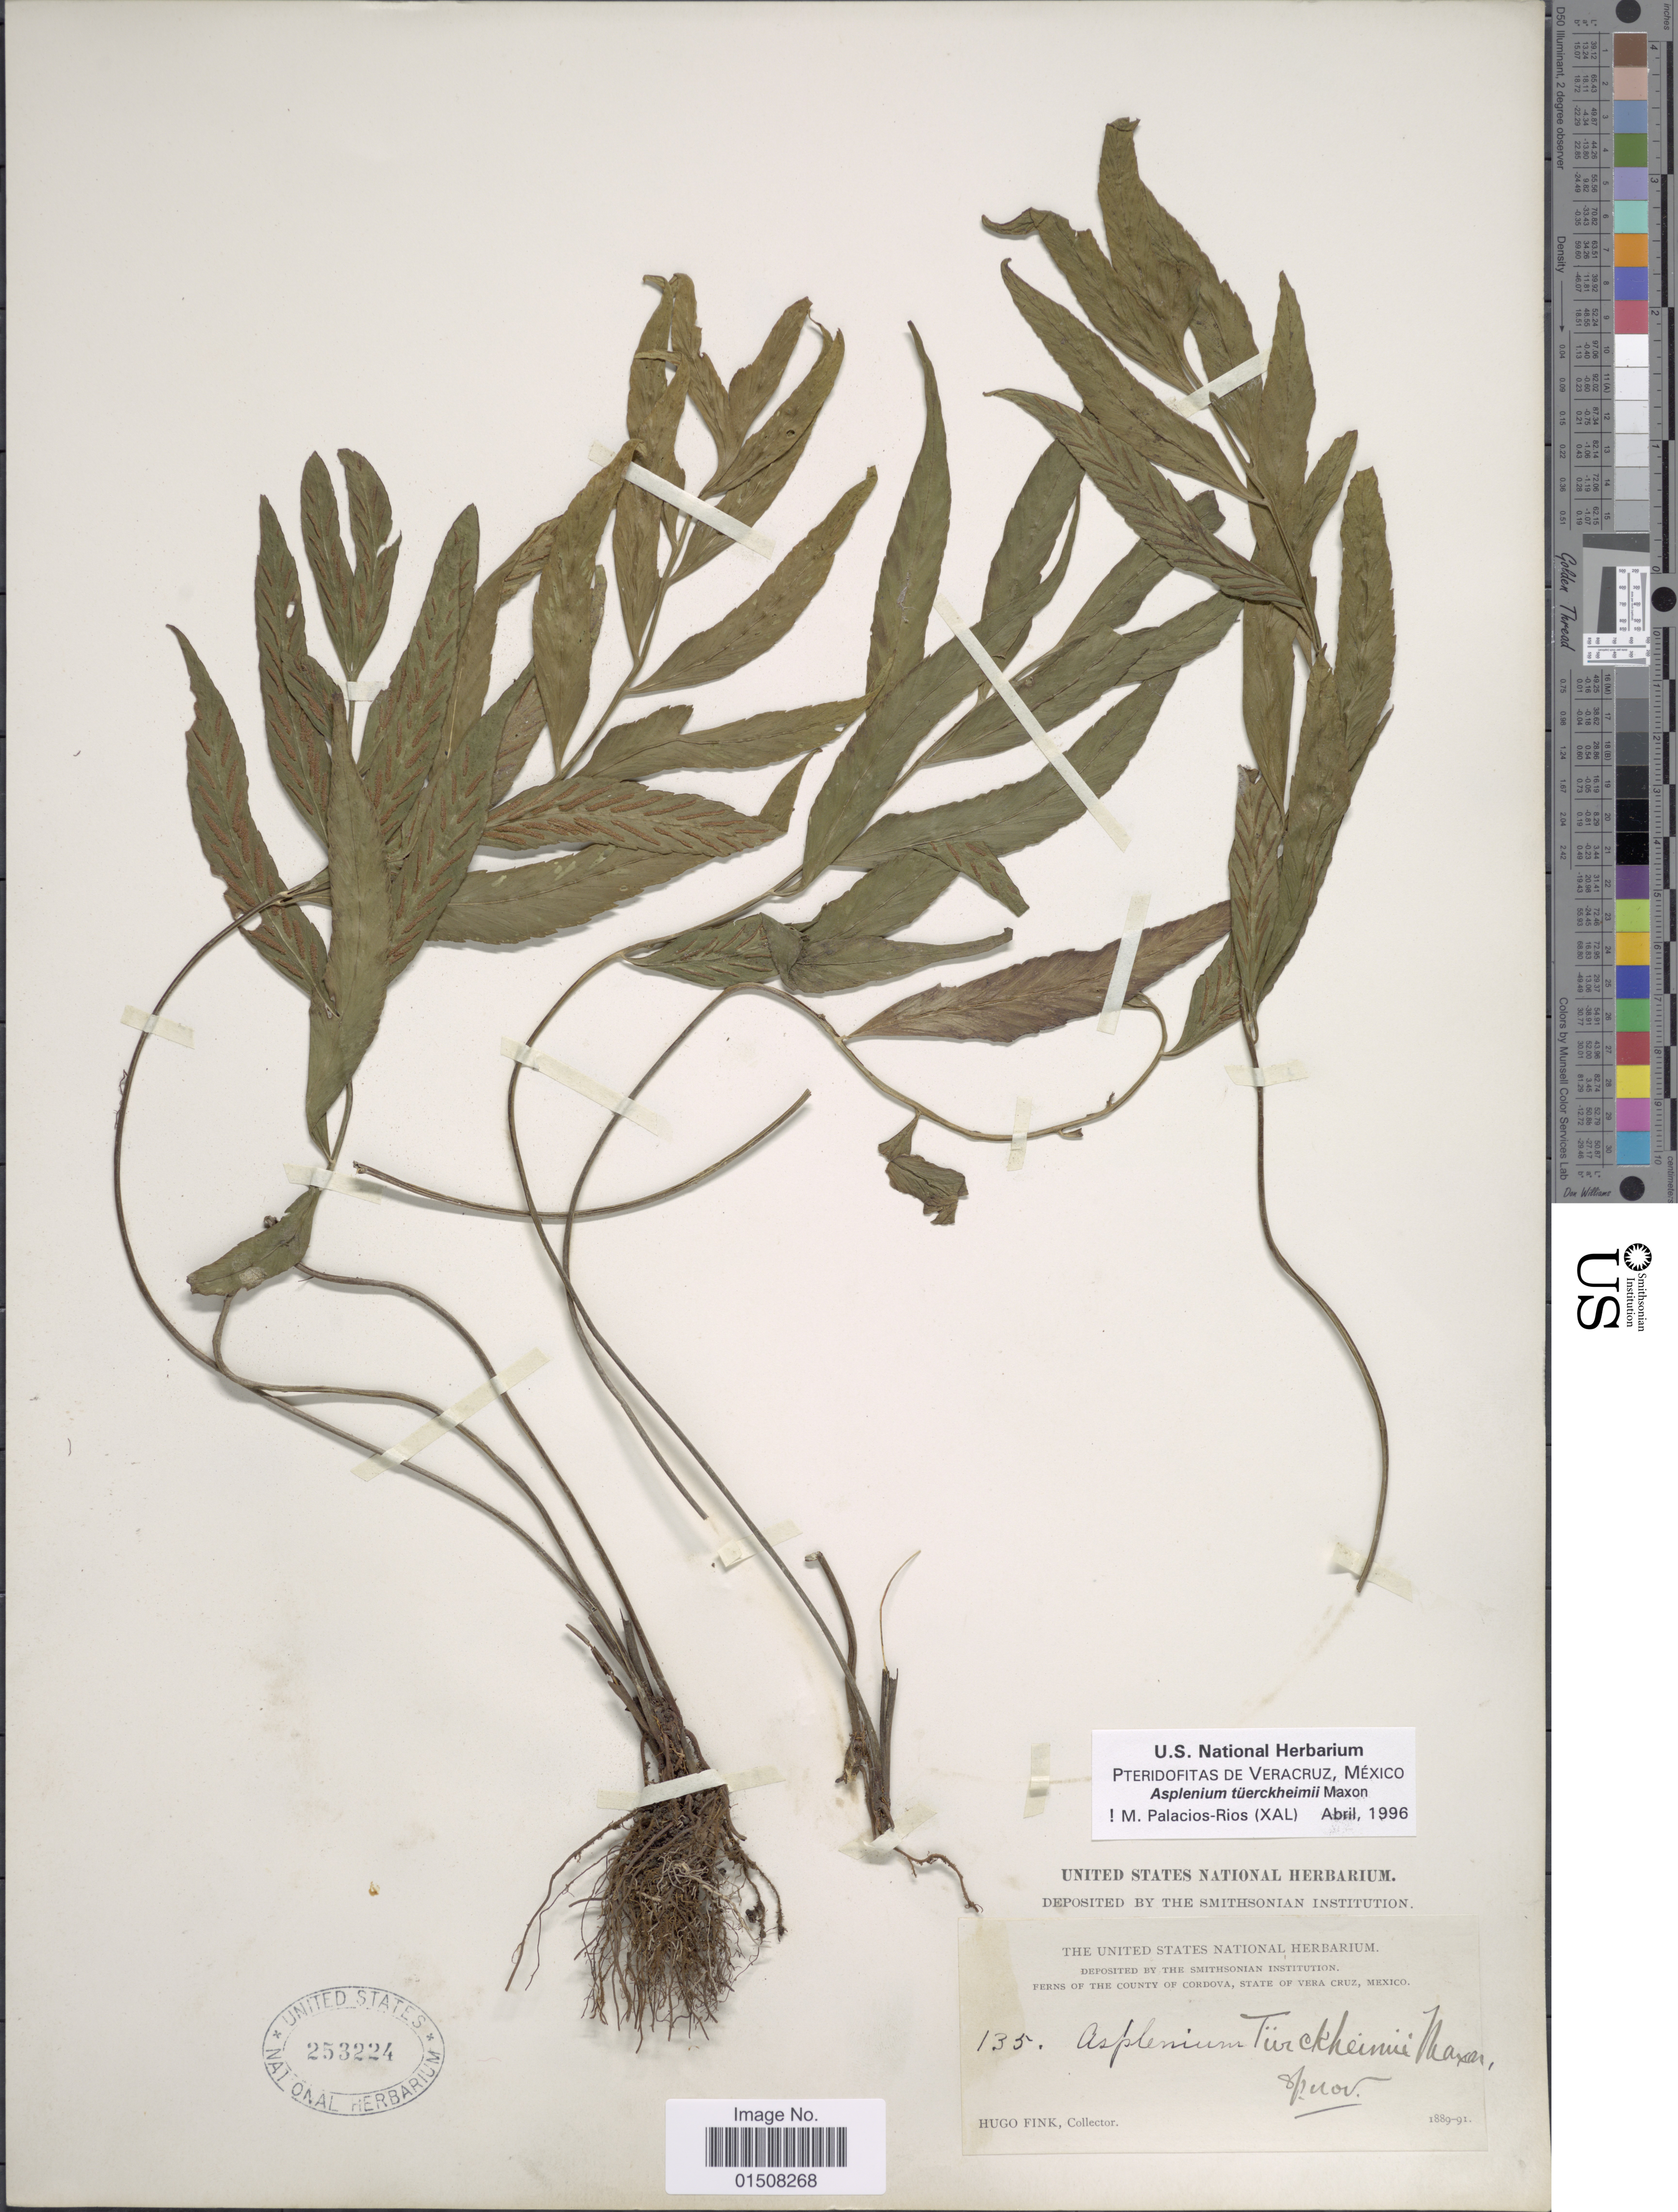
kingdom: Plantae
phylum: Tracheophyta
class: Polypodiopsida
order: Polypodiales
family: Aspleniaceae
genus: Asplenium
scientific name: Asplenium tuerckheimii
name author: Maxon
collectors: H. Fink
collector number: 135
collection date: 1889/1891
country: Mexico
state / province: Veracruz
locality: County of Cordova, State of Vera Cruz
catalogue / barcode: US 253224